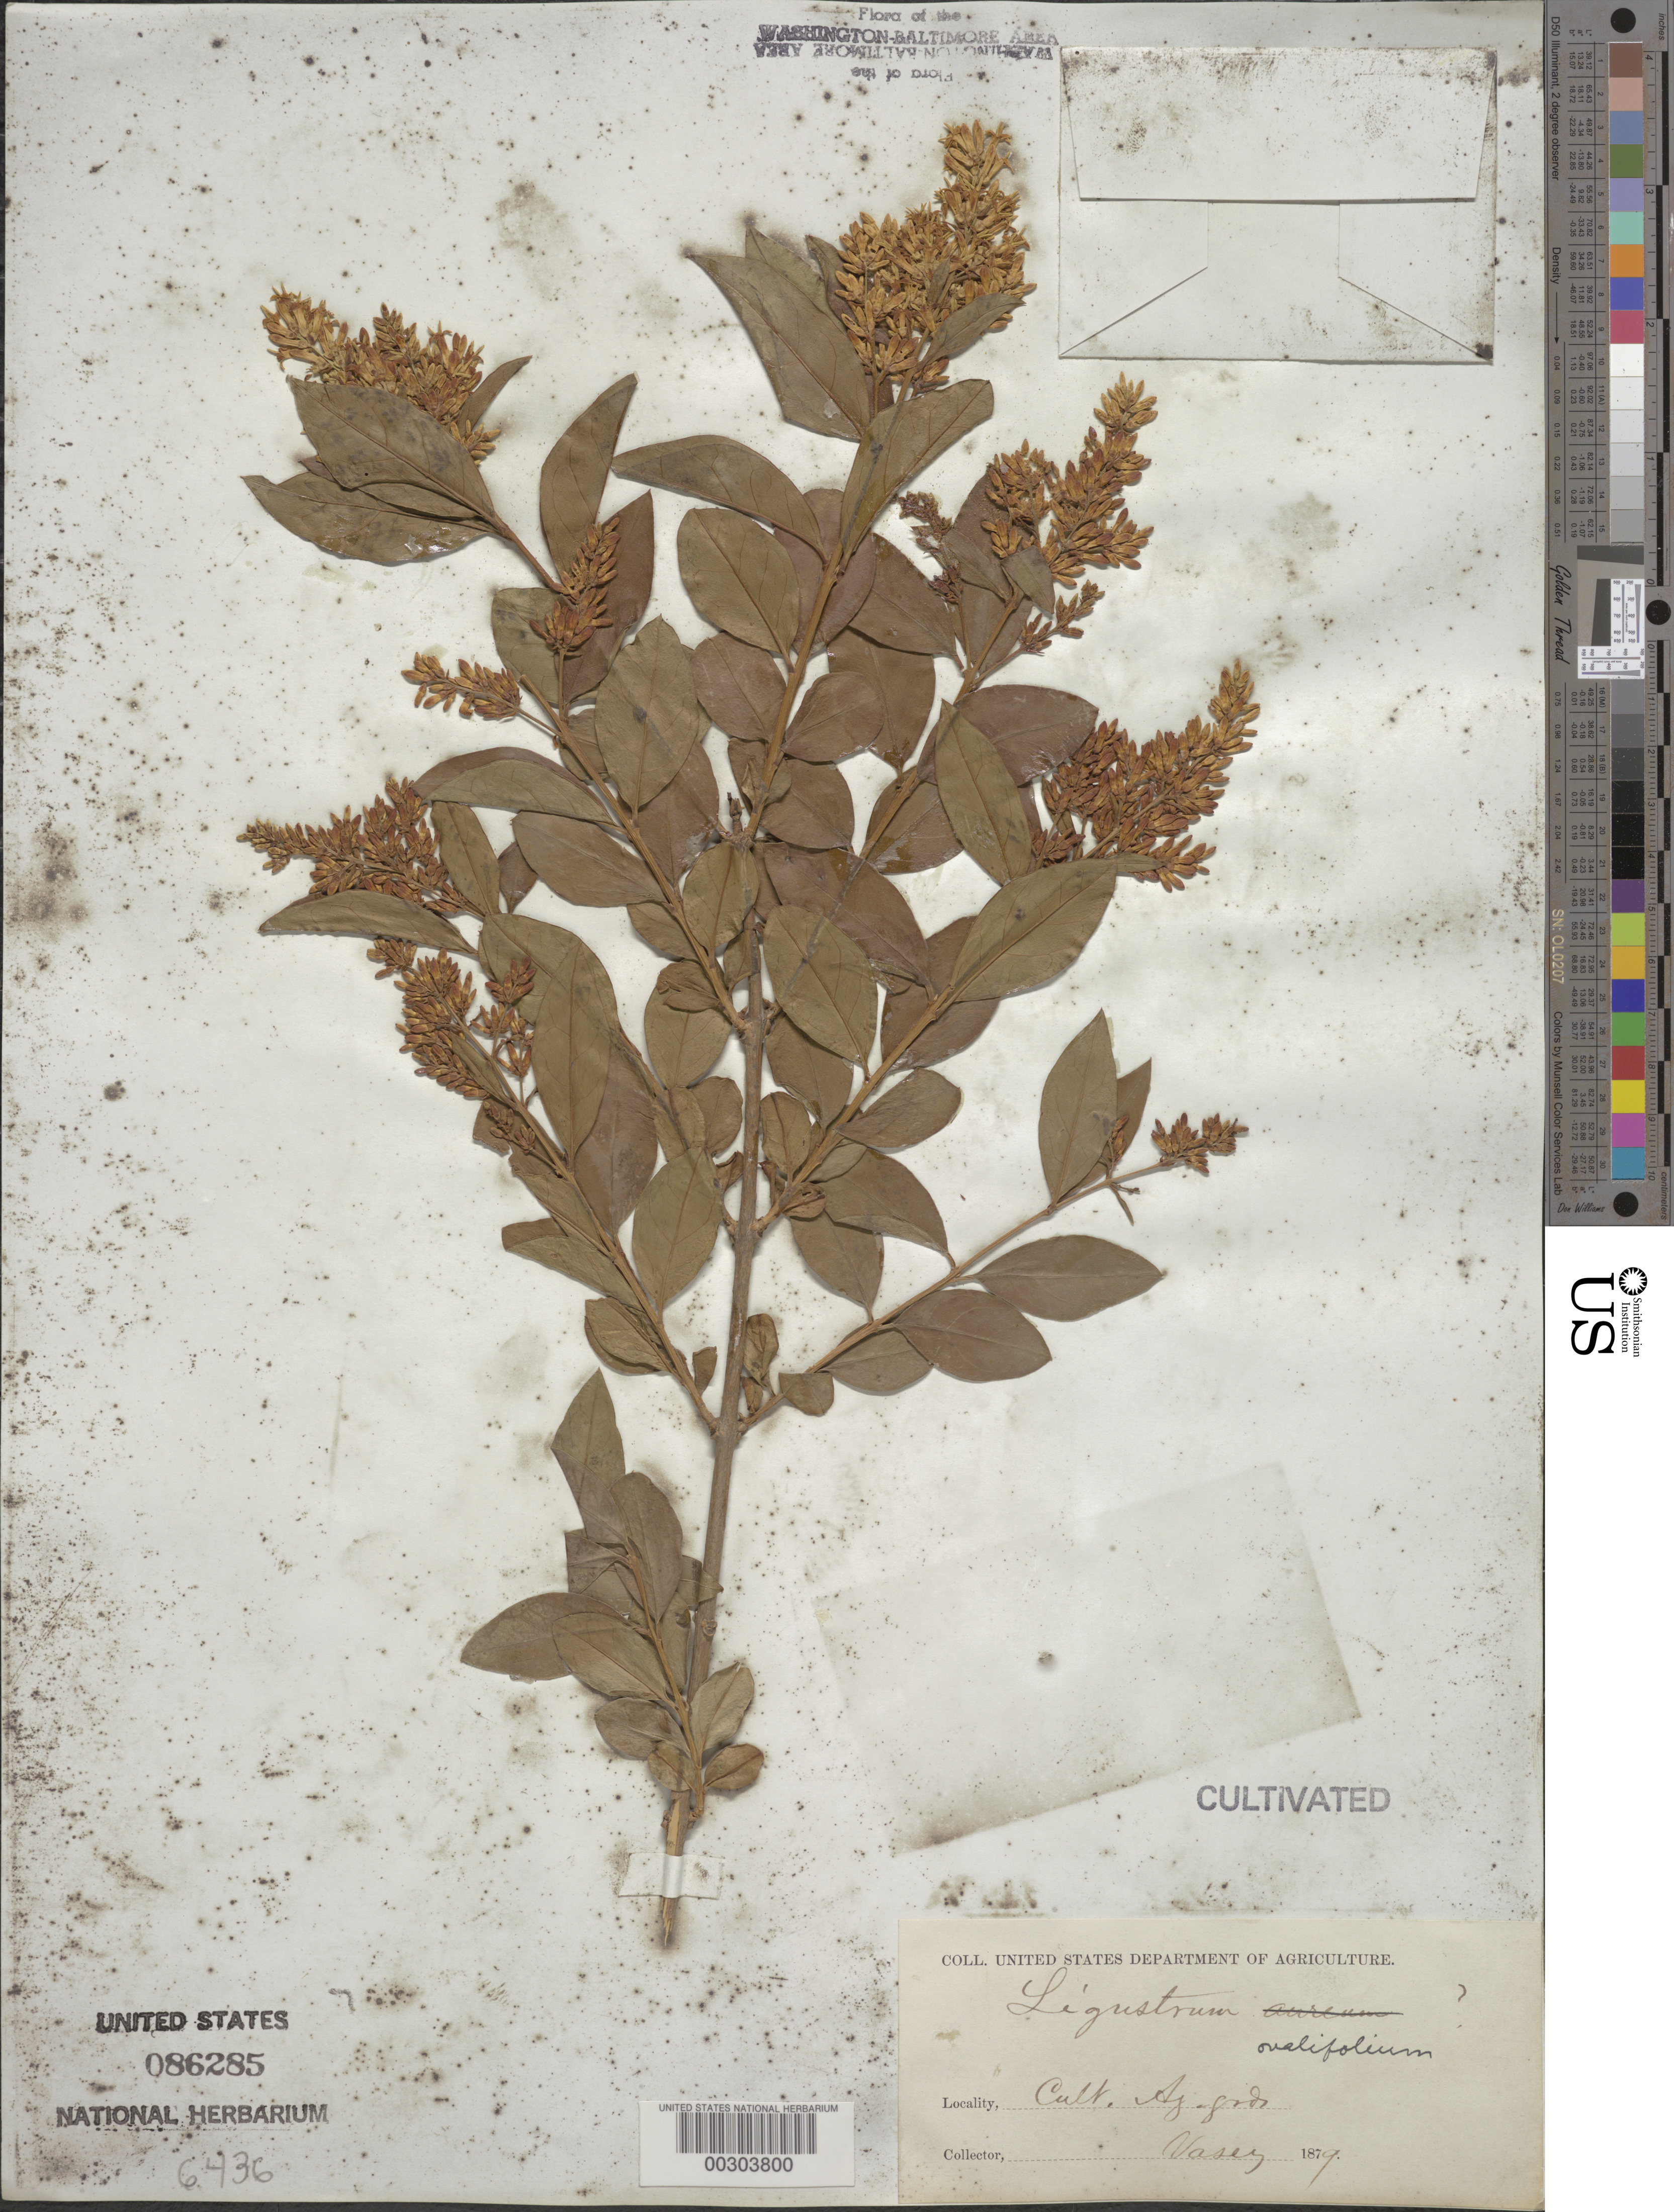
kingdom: Plantae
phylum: Tracheophyta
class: Magnoliopsida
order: Lamiales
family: Oleaceae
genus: Ligustrum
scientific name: Ligustrum ovalifolium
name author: Hassk.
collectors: G. R. Vasey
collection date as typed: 1879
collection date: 1879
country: United States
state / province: District of Columbia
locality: Department of Agriculture grounds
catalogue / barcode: US 86285